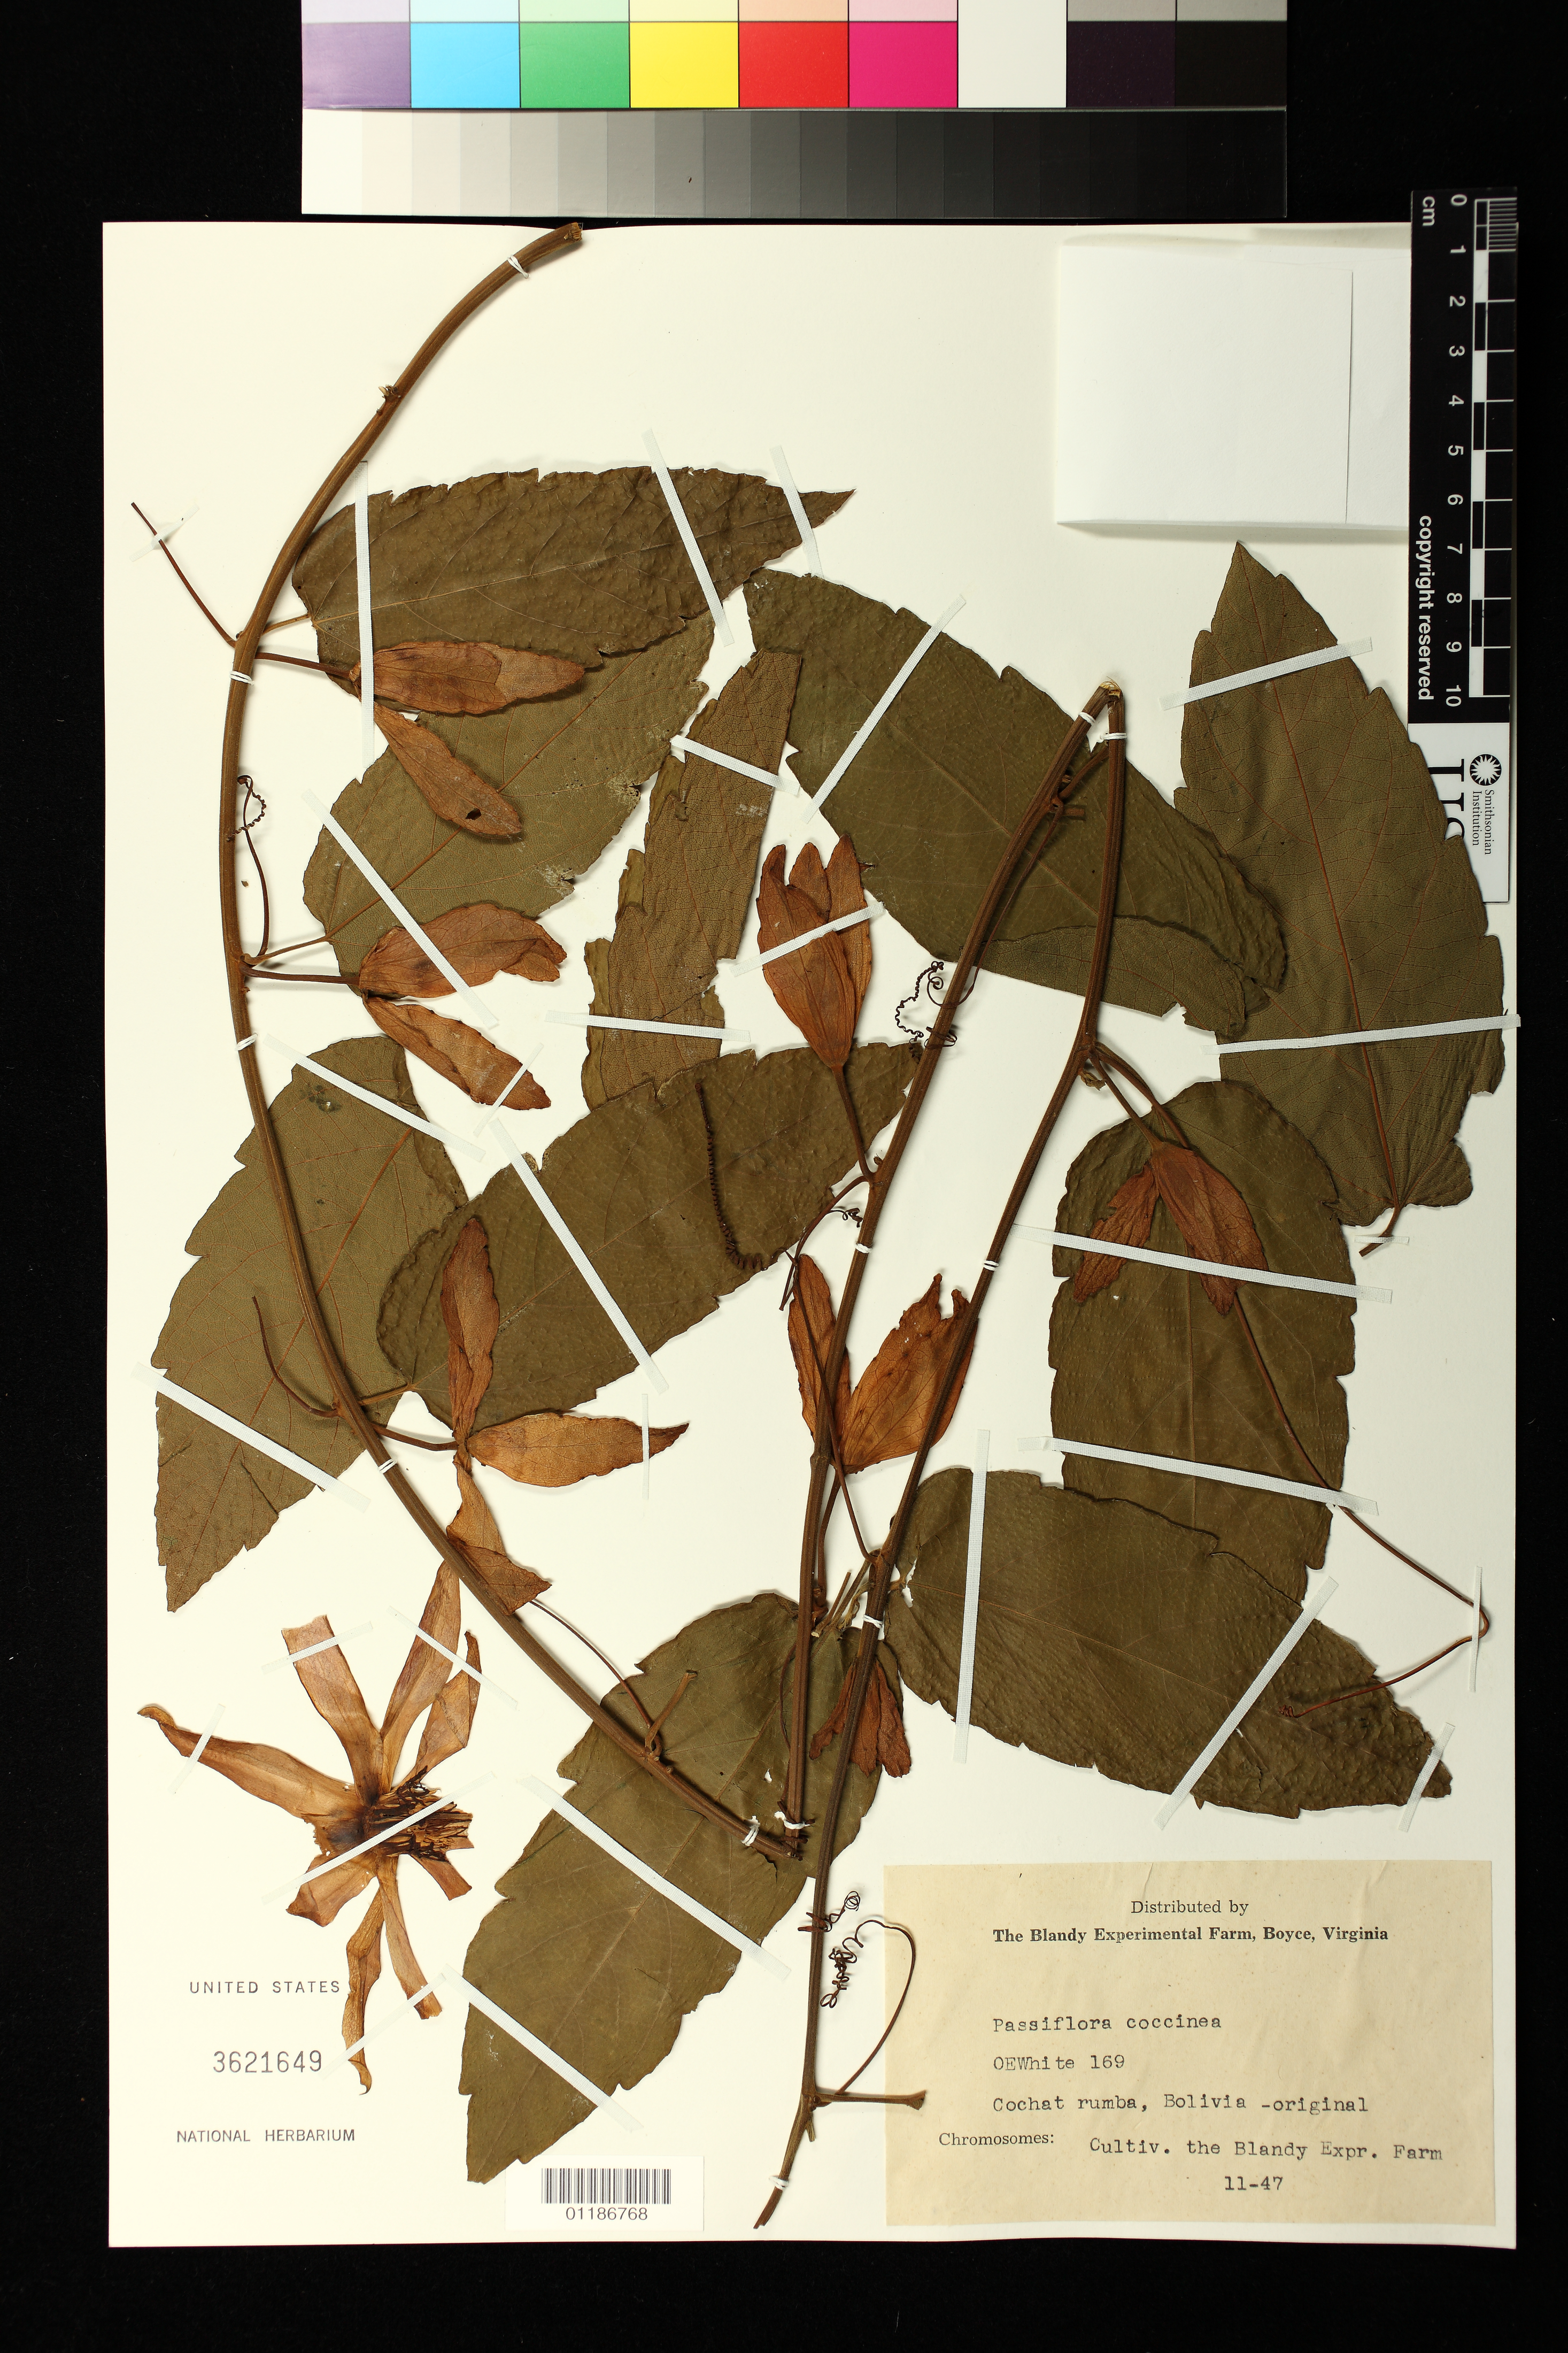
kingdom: Plantae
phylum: Tracheophyta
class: Magnoliopsida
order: Malpighiales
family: Passifloraceae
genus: Passiflora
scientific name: Passiflora coccinea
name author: Aubl.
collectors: O. E. White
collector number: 169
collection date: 1947-11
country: United States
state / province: Virginia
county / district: Clarke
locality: The Blandy Expr. Farm, Boyce VA from Cochat Rumba, Bolivia originally.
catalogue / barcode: US 3621649